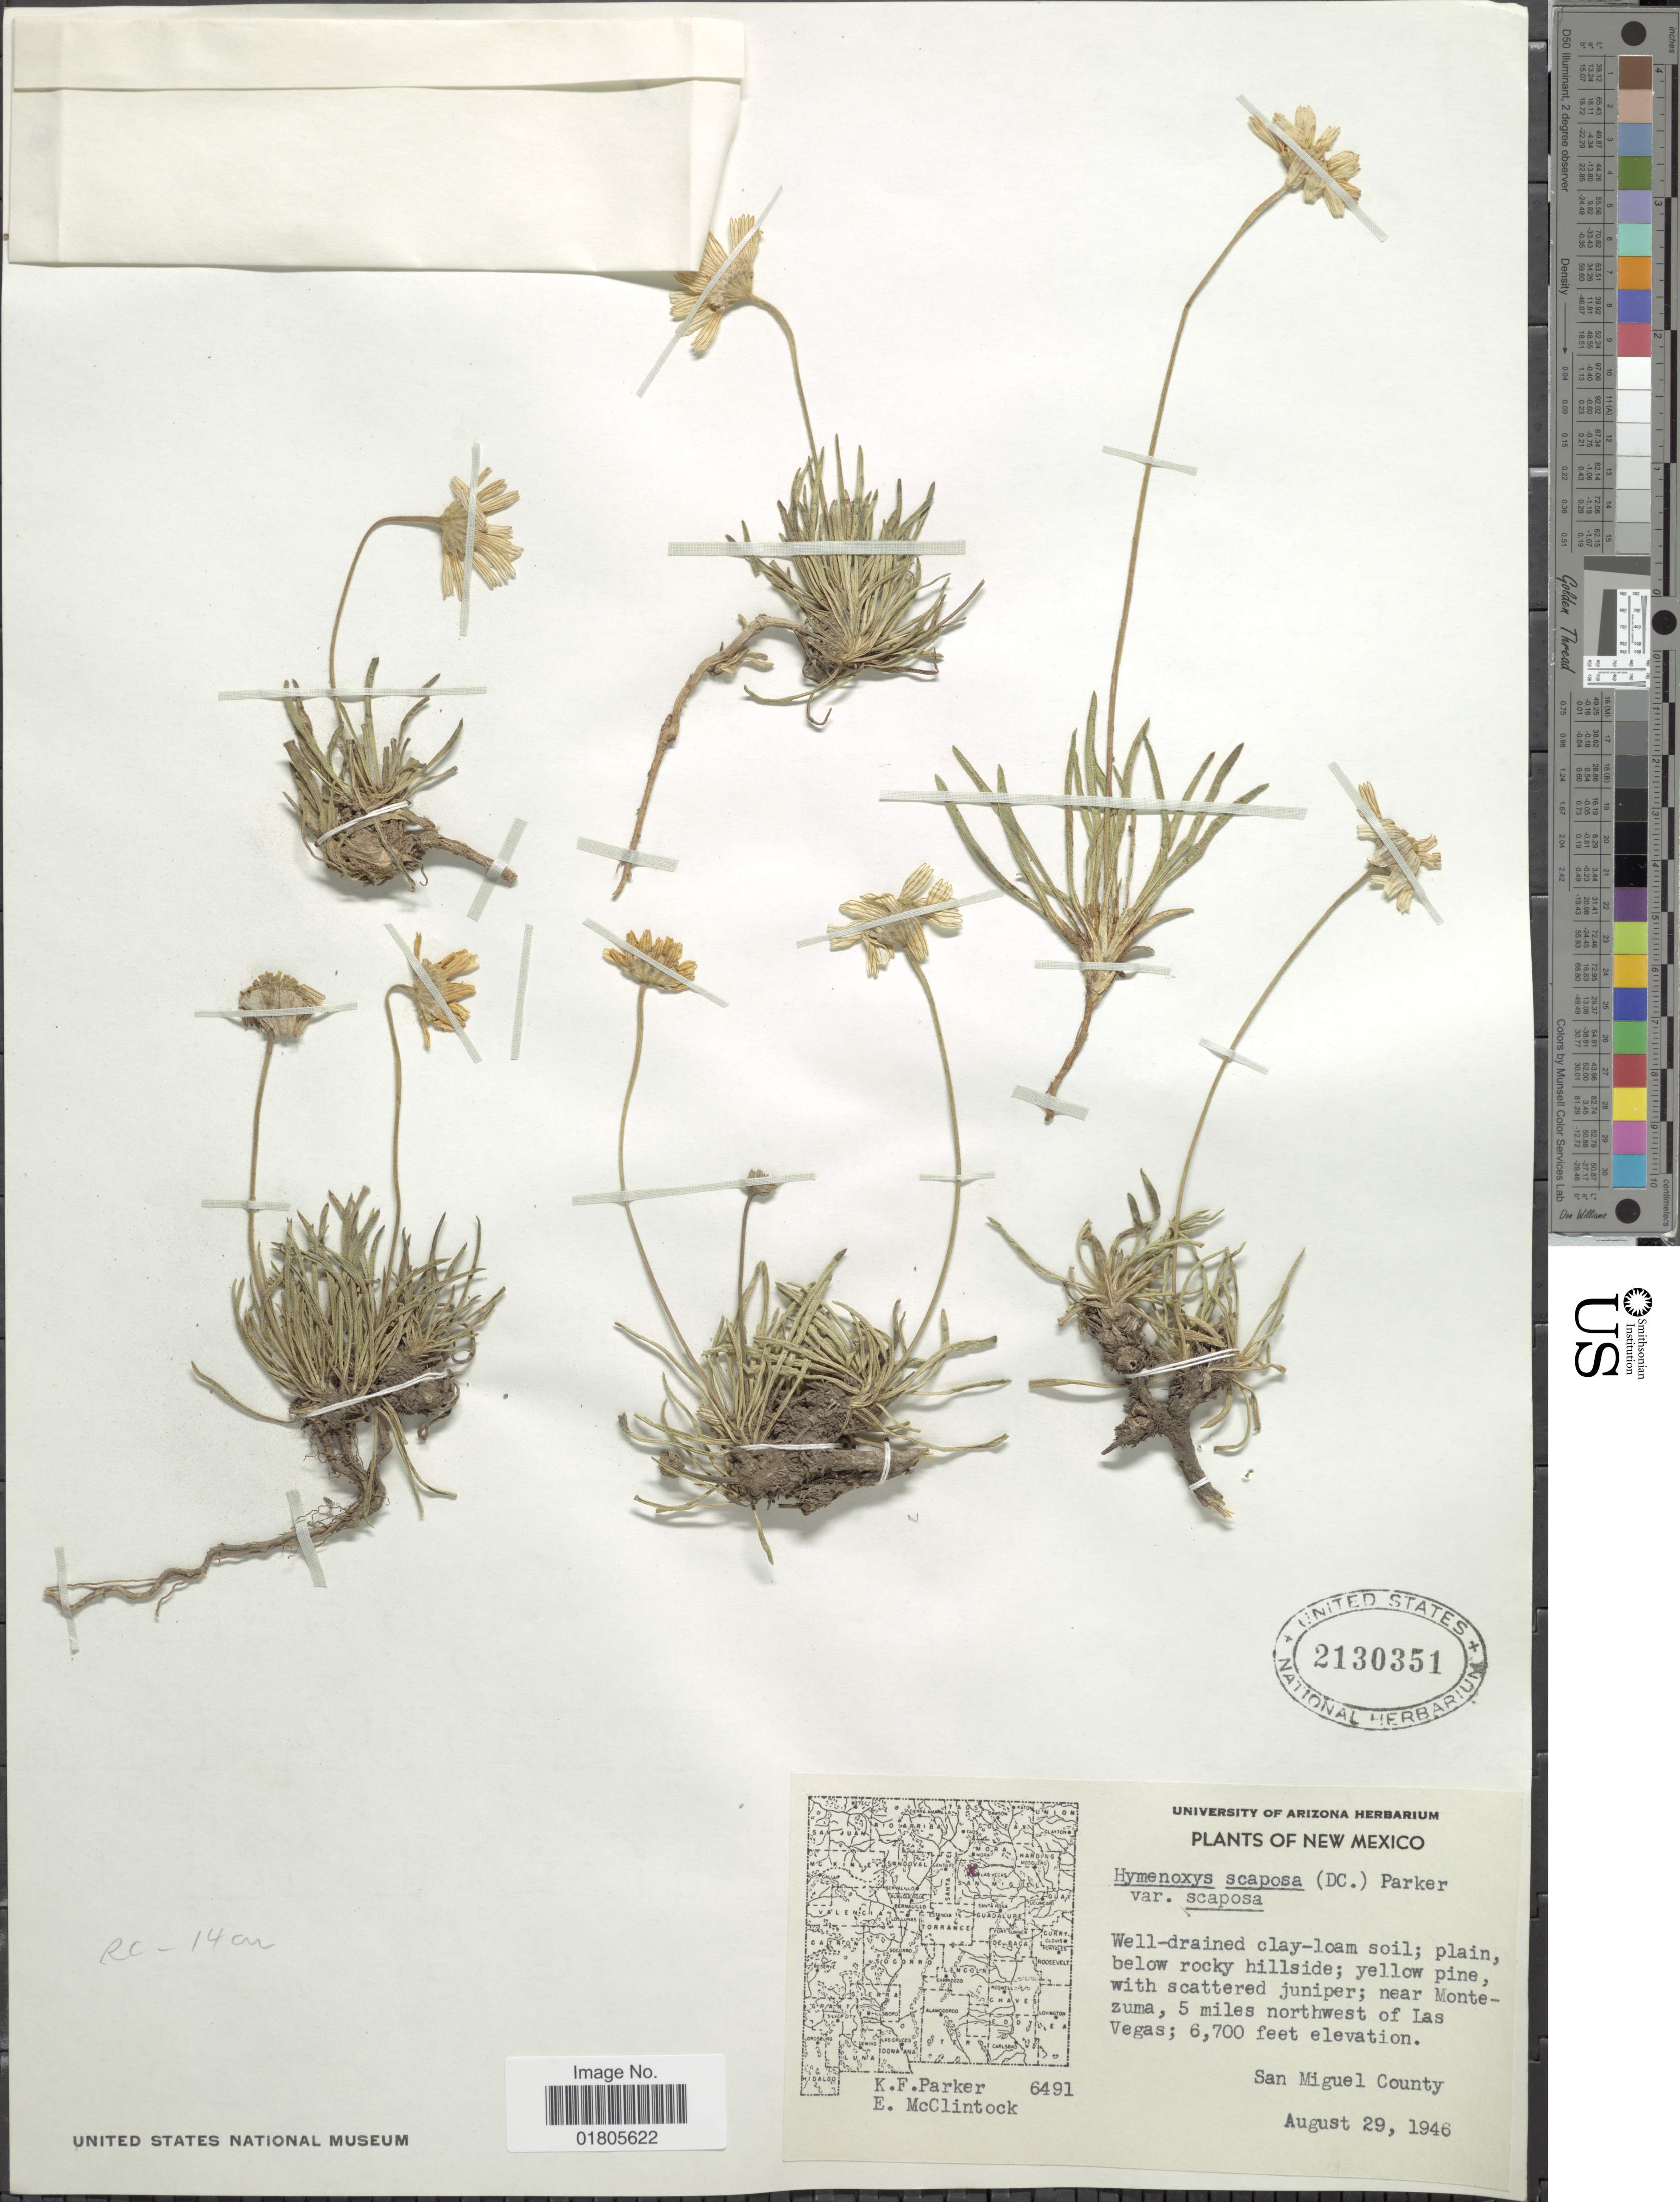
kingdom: Plantae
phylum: Tracheophyta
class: Magnoliopsida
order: Asterales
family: Asteraceae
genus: Actinea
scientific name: Actinea scaposa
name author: (DC.) Kuntze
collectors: K. F. Parker & E. McClintock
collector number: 6491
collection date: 1946-08-29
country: United States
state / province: New Mexico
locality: Near Montezuma, 5 miles northwest of Las Vegas. San Miguel County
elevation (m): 2042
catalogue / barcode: US 2130351